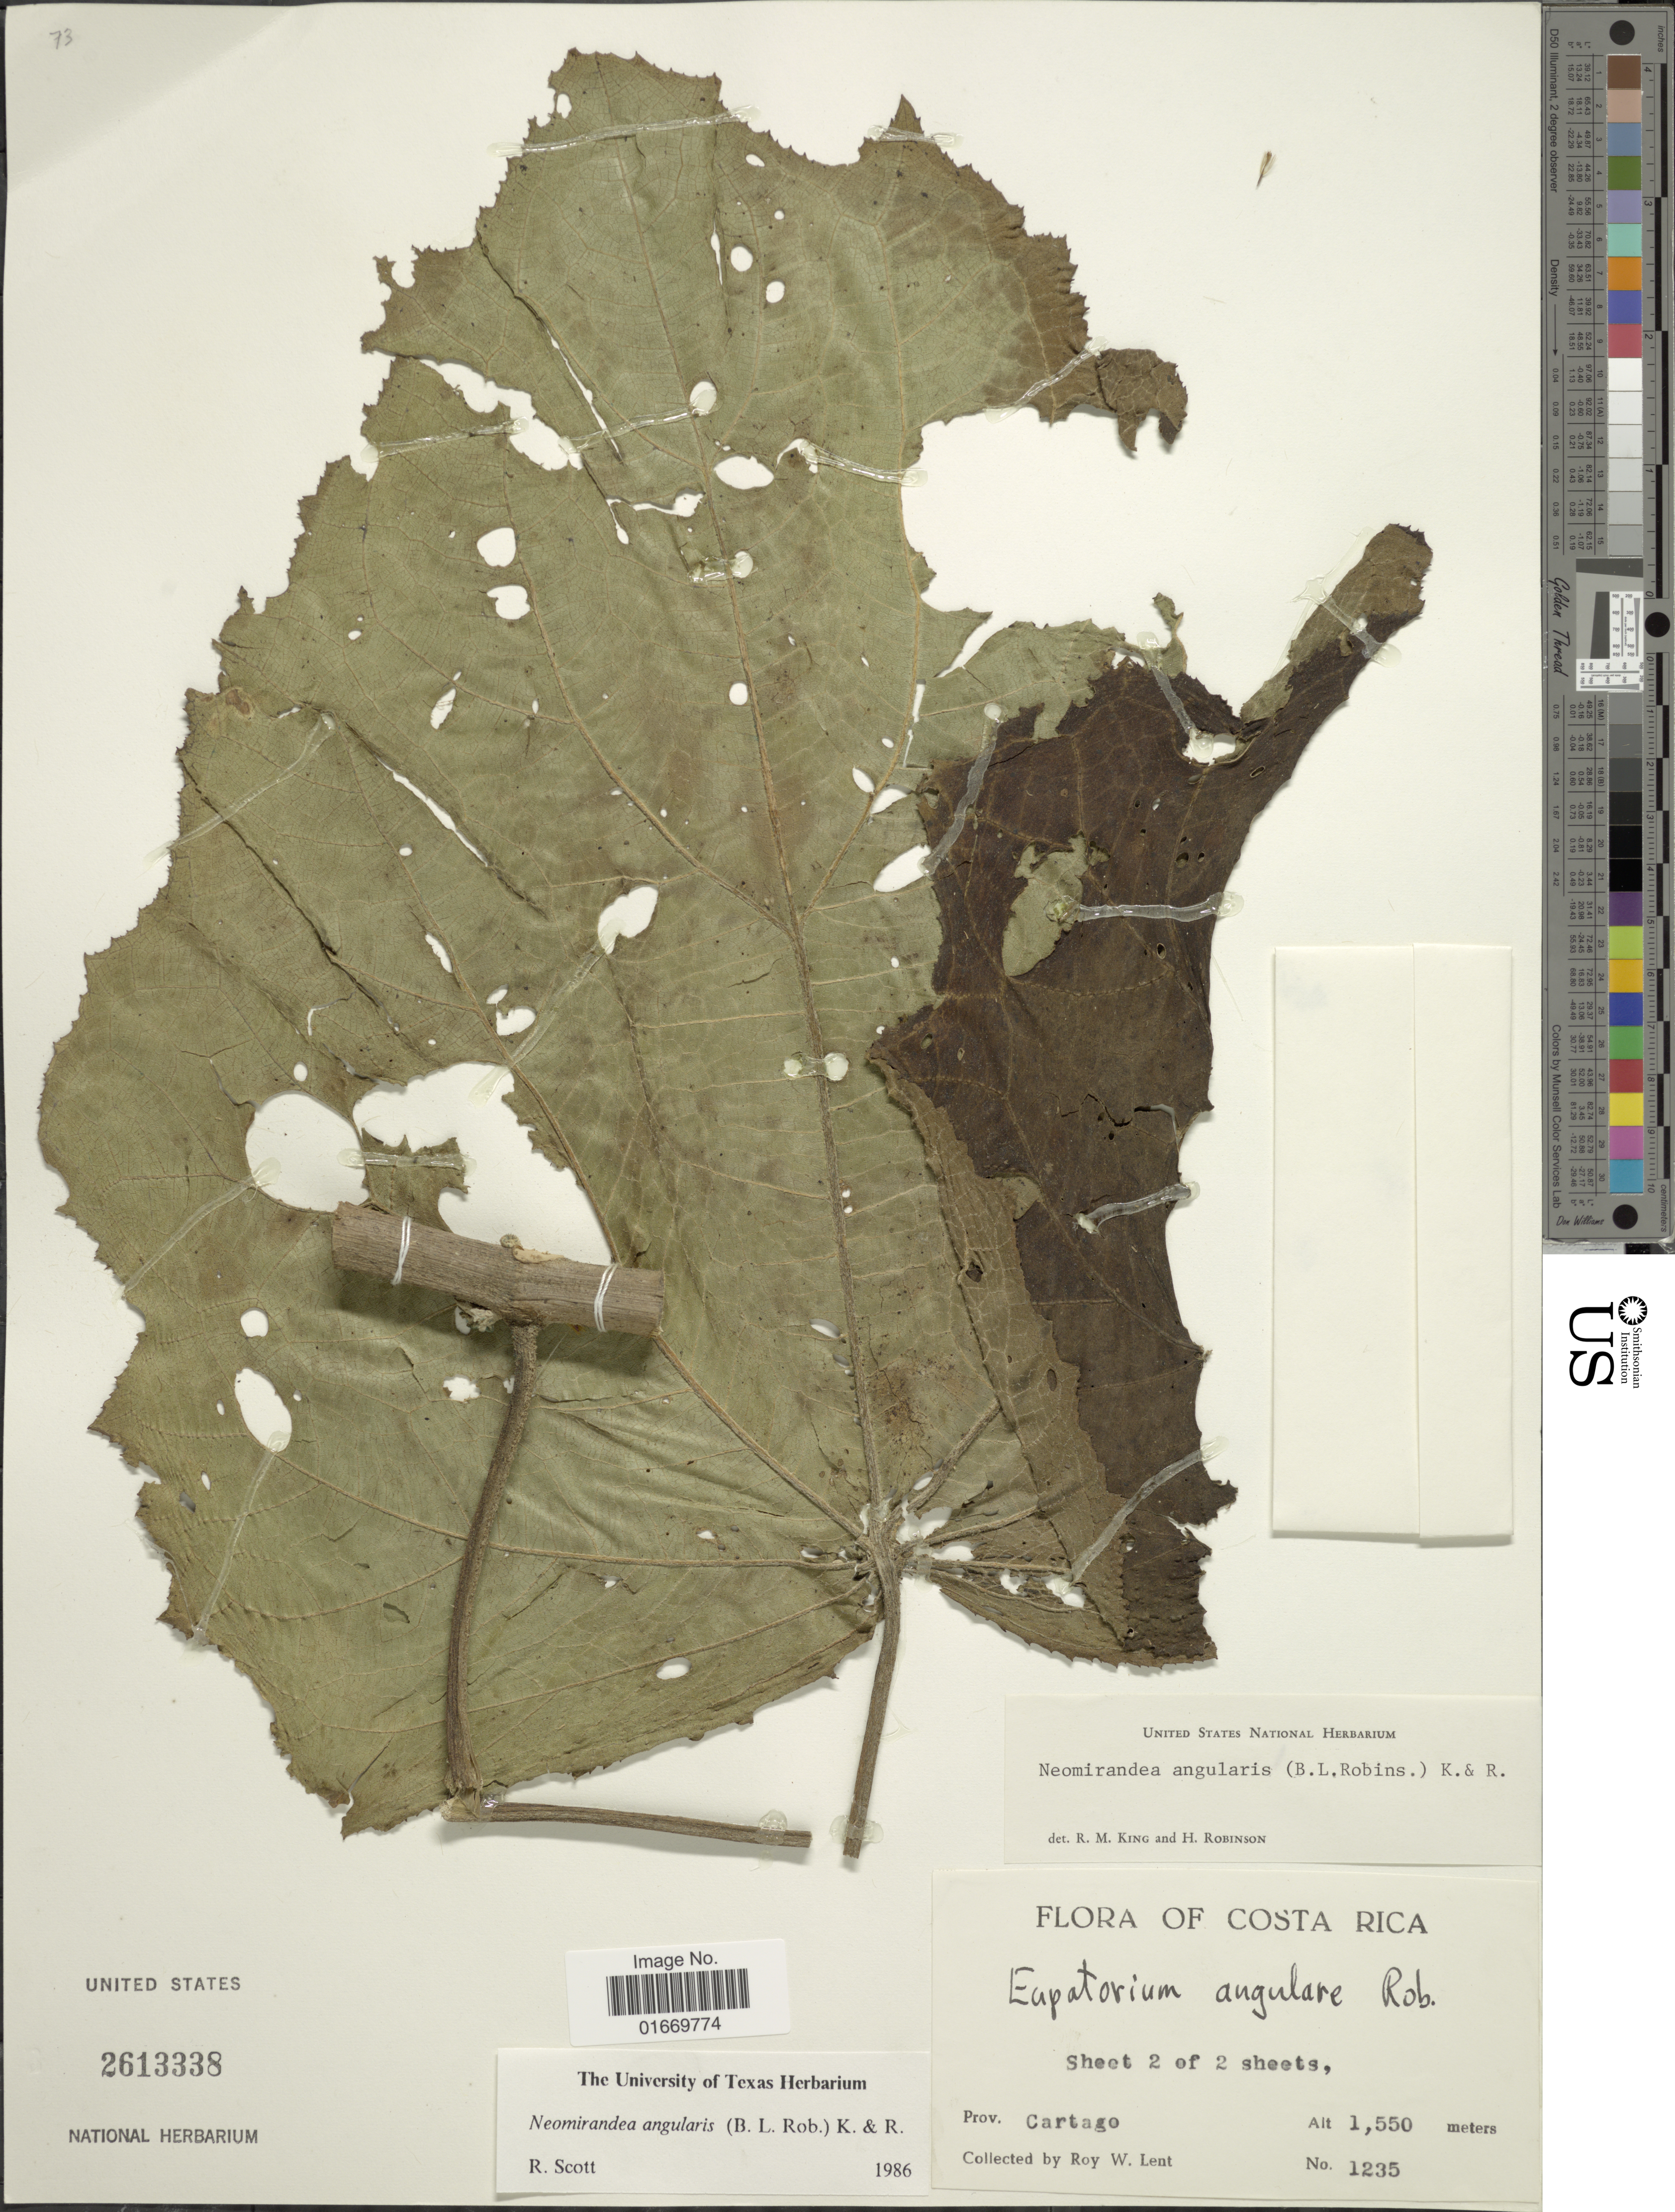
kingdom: Plantae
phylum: Tracheophyta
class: Magnoliopsida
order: Asterales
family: Asteraceae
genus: Neomirandea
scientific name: Neomirandea angularis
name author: (B.L. Rob.) R.M. King & H. Rob.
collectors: R. W. Lent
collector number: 1235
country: Costa Rica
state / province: Cartago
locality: Costa Rica. Prov. Cartago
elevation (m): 1550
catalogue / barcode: US 2613338